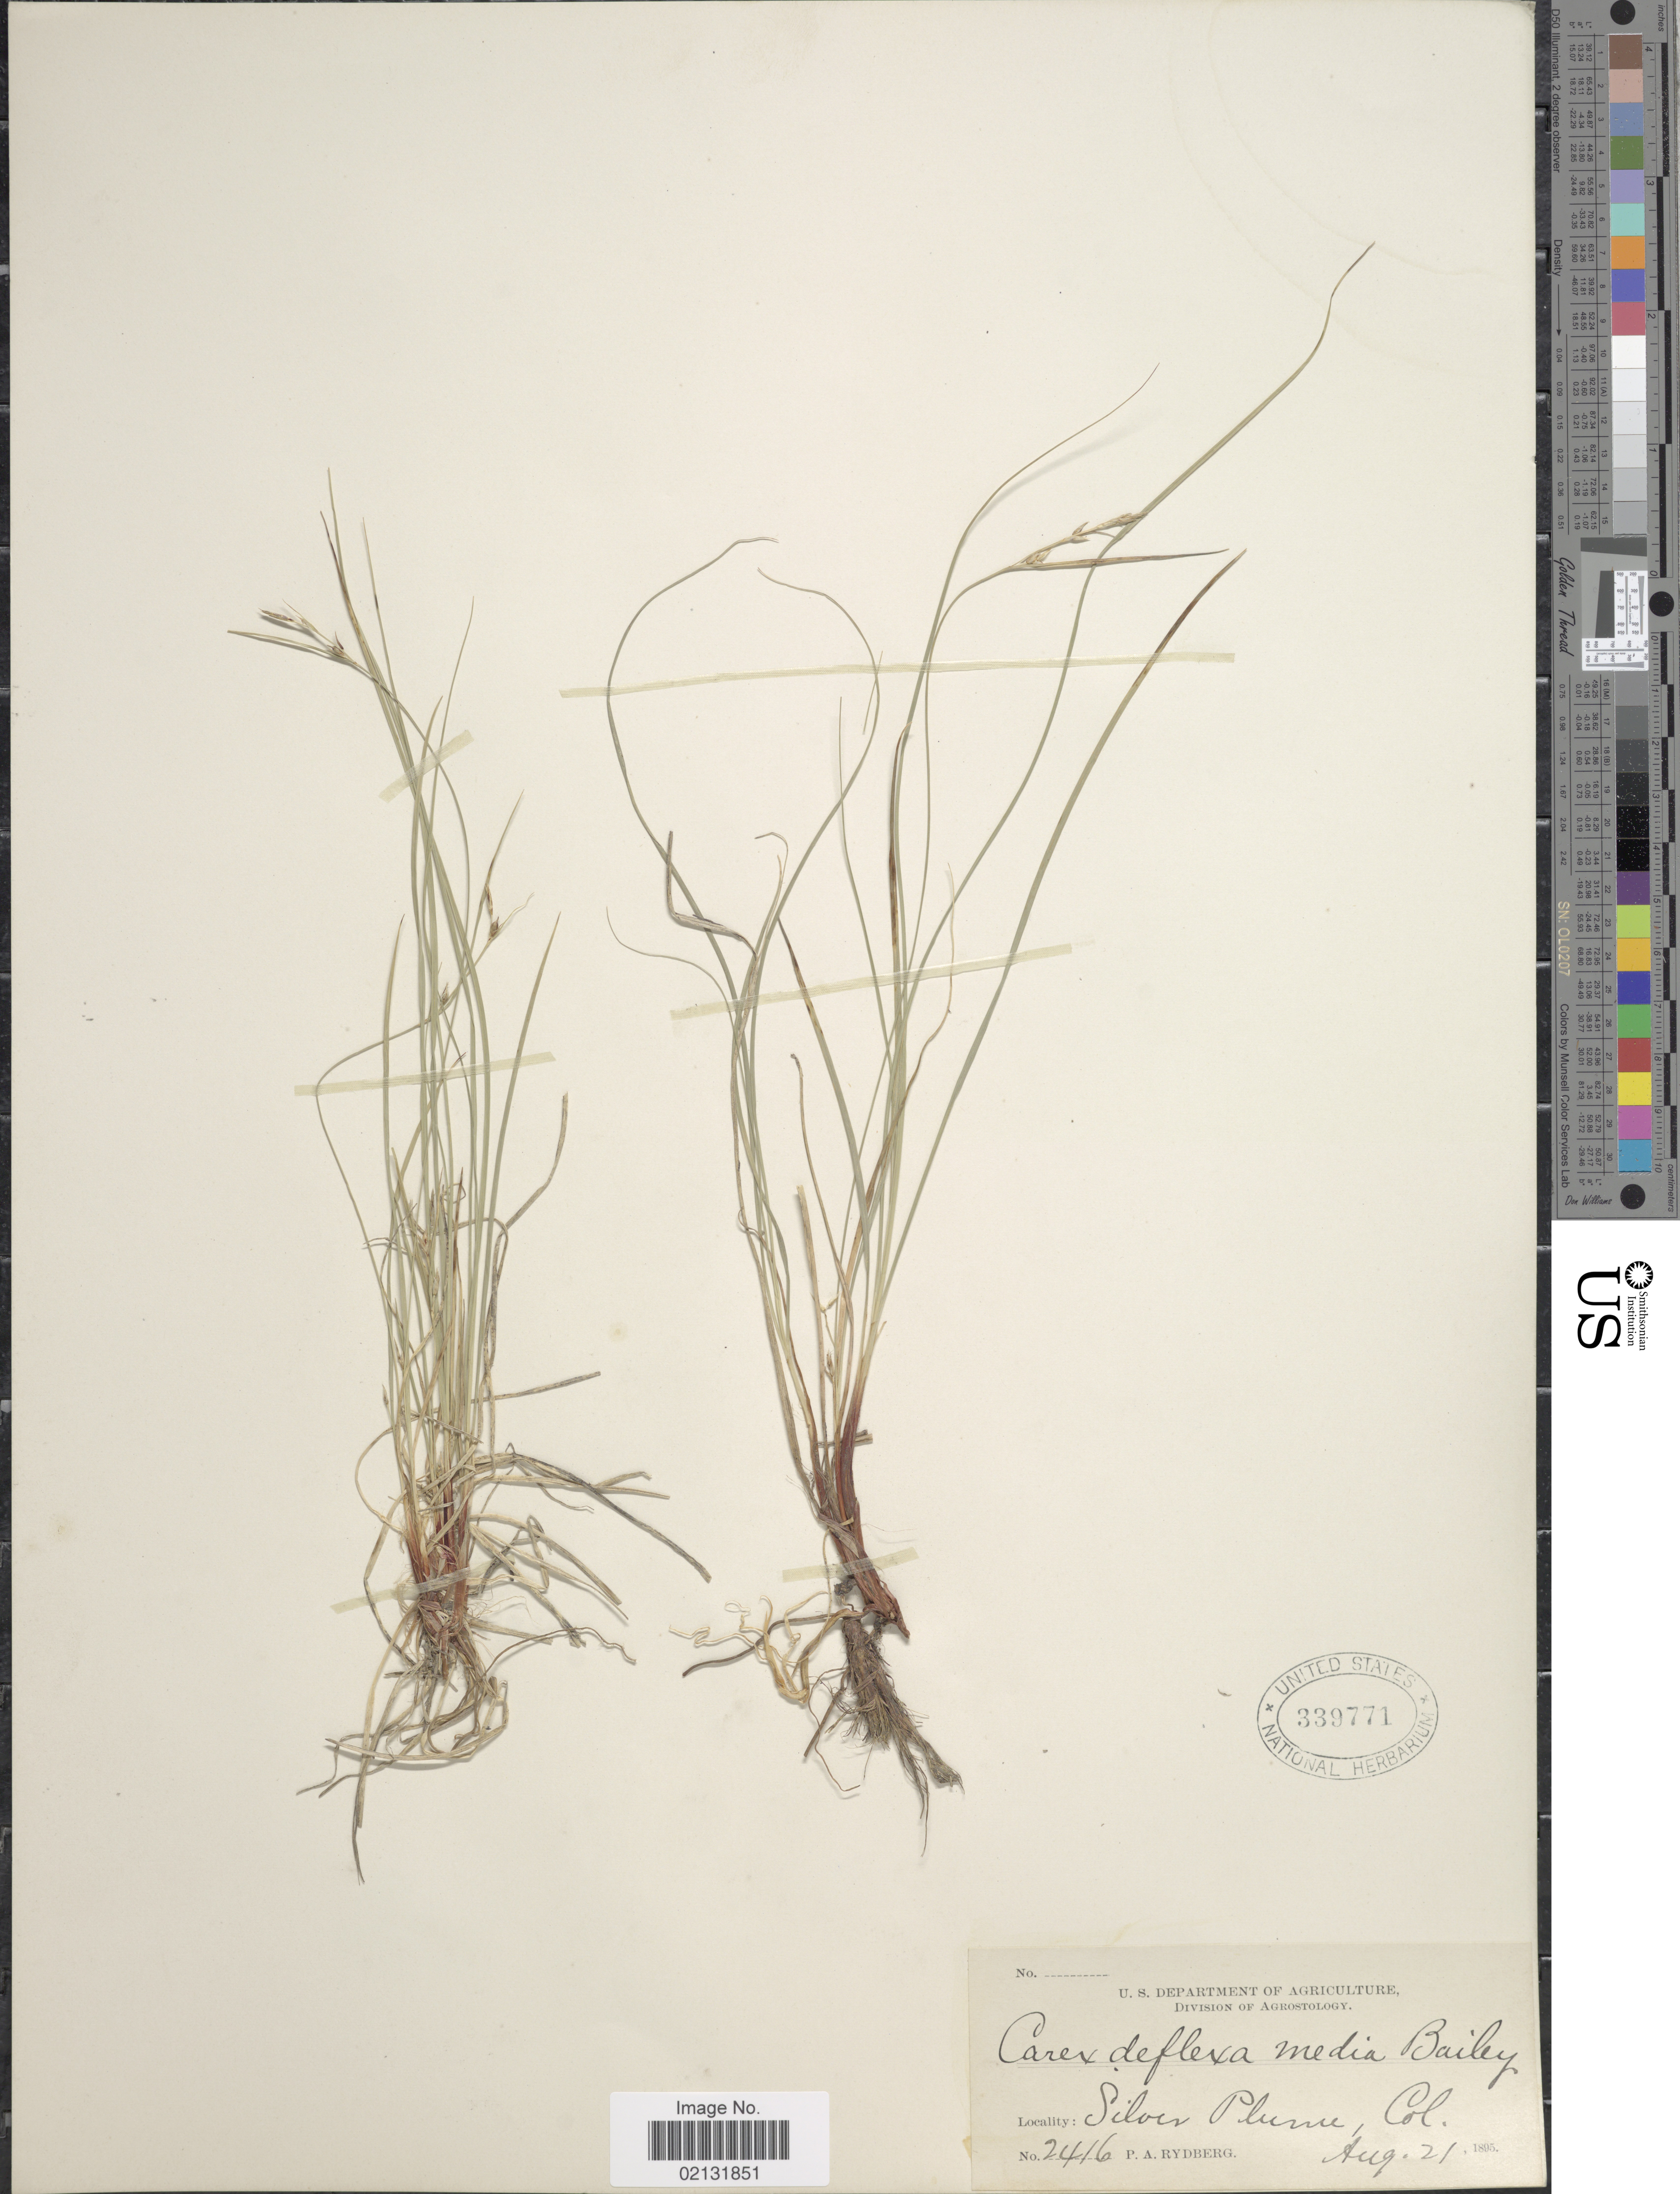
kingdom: Plantae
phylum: Tracheophyta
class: Liliopsida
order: Poales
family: Cyperaceae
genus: Carex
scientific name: Carex rossii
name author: Boott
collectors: P. A. Rydberg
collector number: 2416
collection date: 1895-08-21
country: United States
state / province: Colorado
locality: Silver Plume, Col.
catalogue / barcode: US 339771